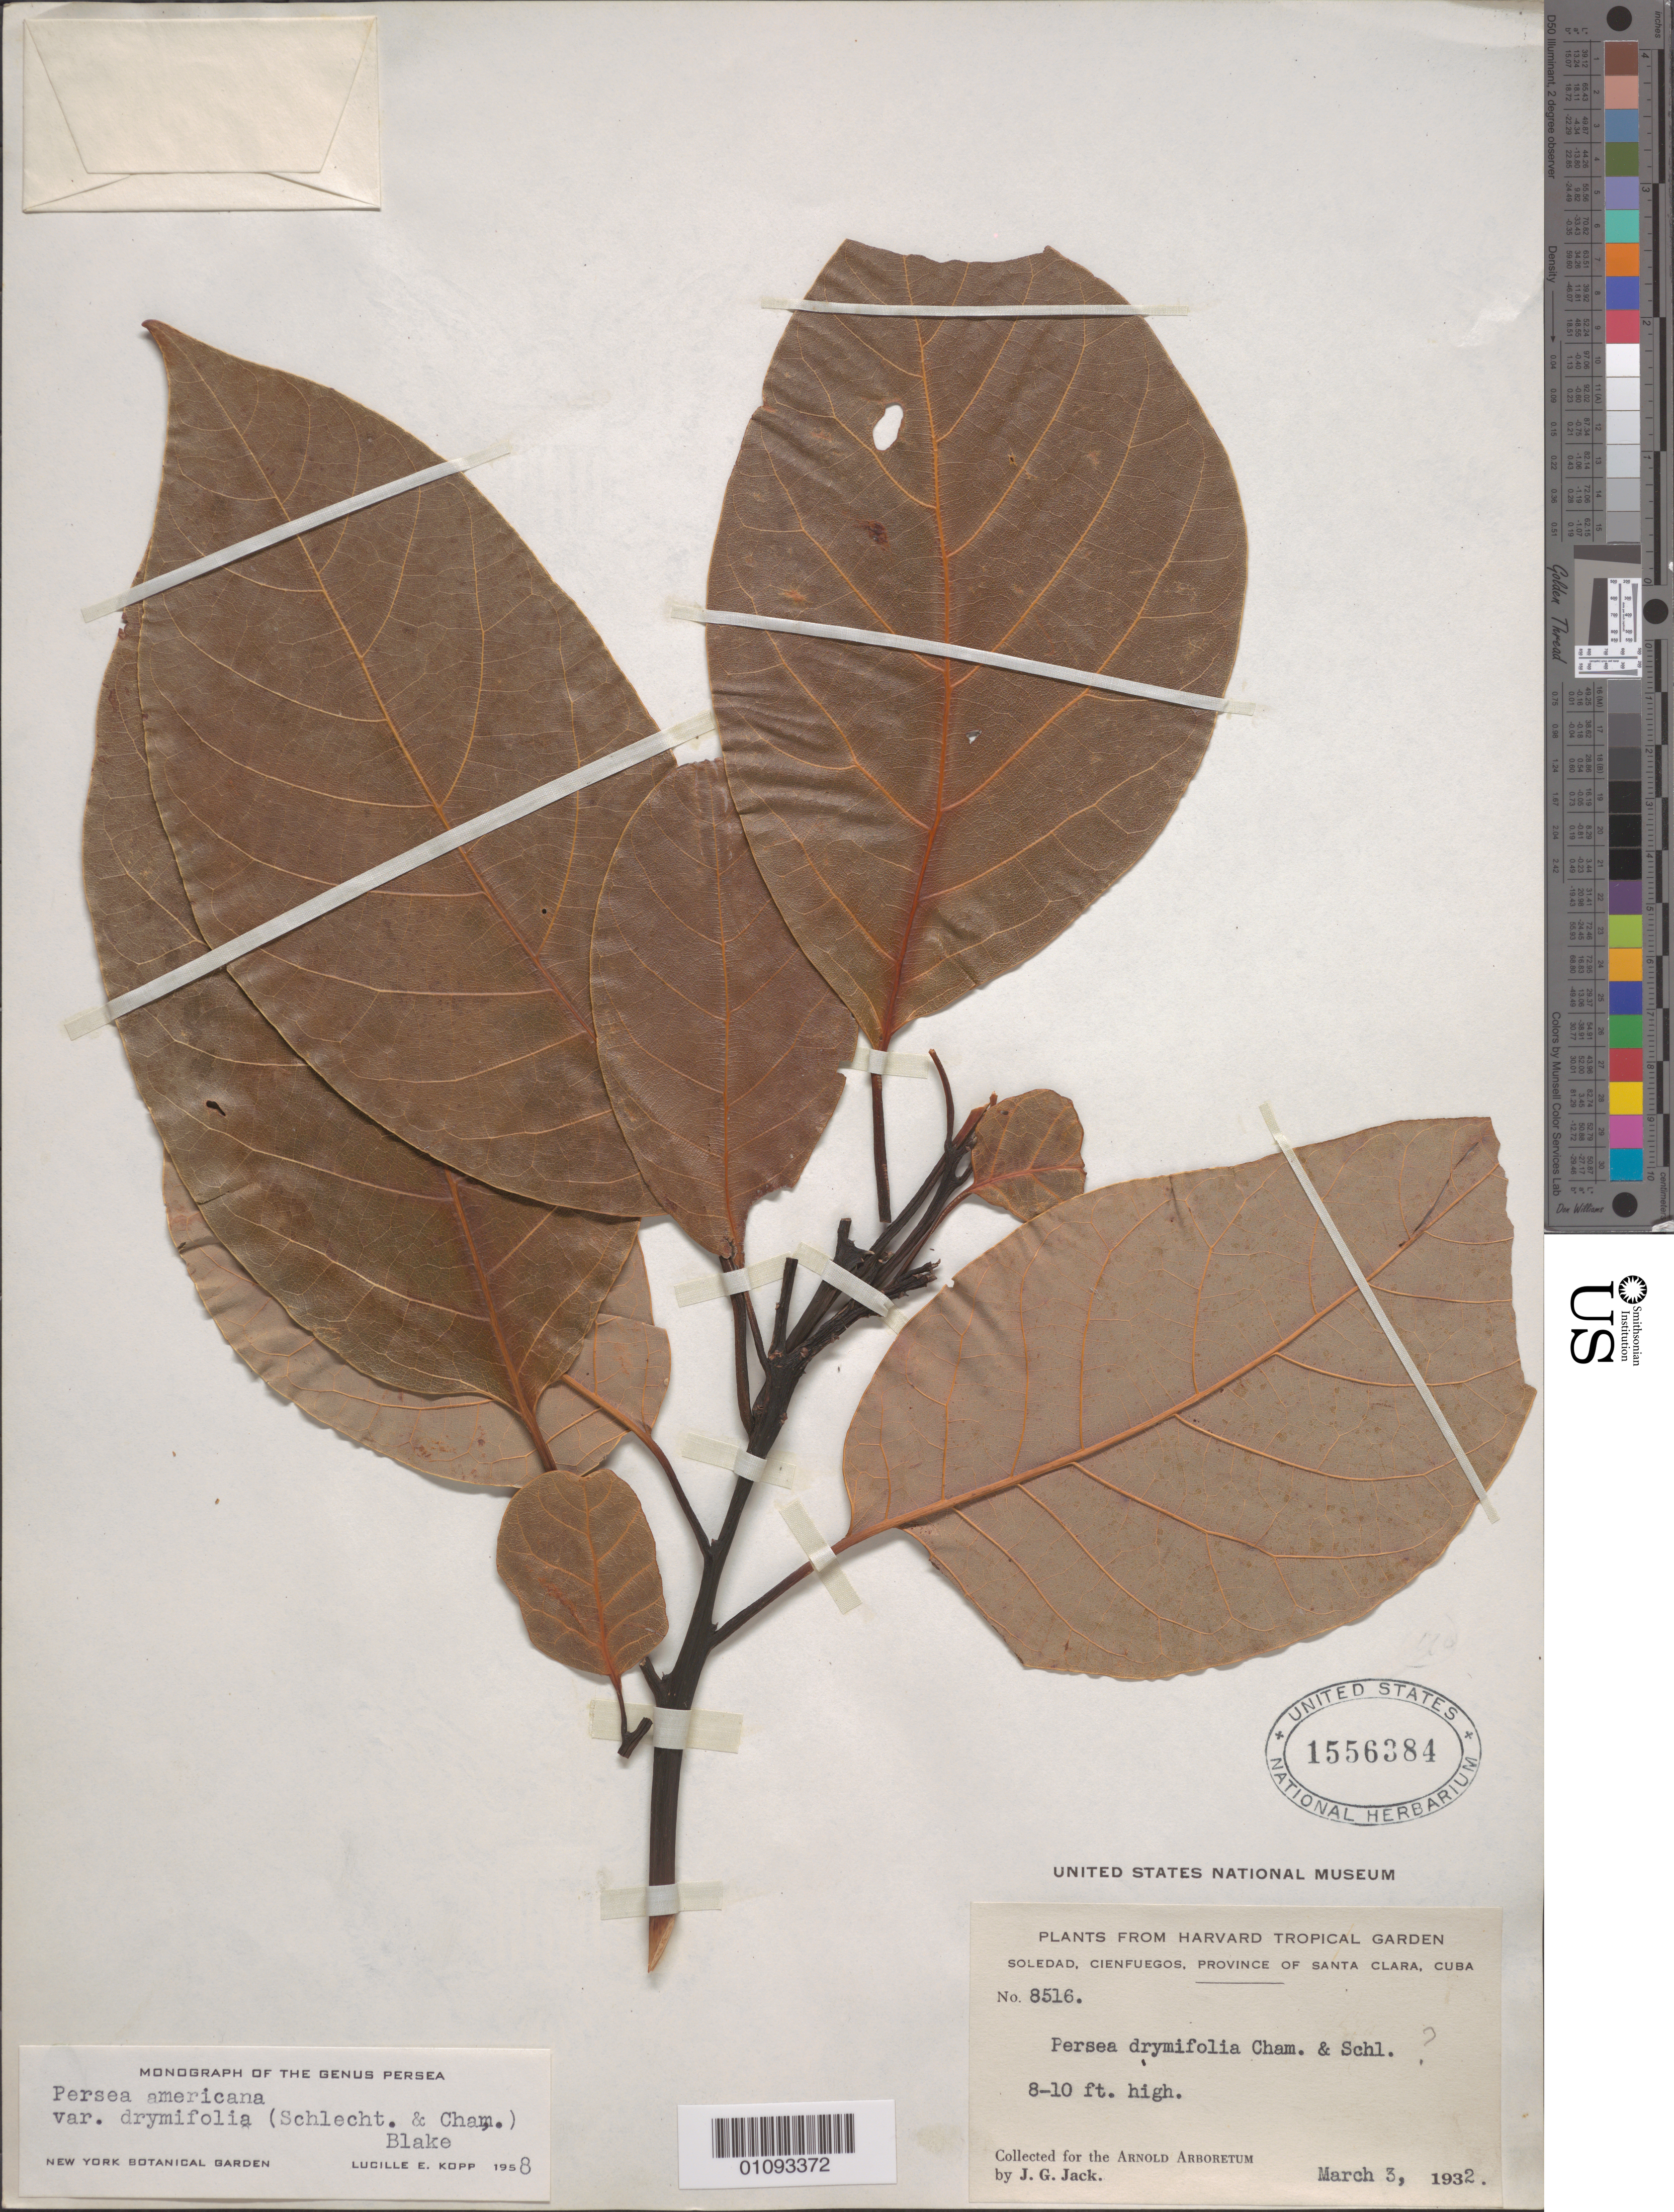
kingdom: Plantae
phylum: Tracheophyta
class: Magnoliopsida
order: Laurales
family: Lauraceae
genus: Persea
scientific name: Persea americana var. drymifolia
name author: (Schltdl. & Cham.) S.F. Blake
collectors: J. G. Jack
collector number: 8516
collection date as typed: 03 Mar 1932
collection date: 1932-03-03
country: Cuba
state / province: Cienfuegos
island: Cuba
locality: Soledad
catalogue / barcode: US 1556384